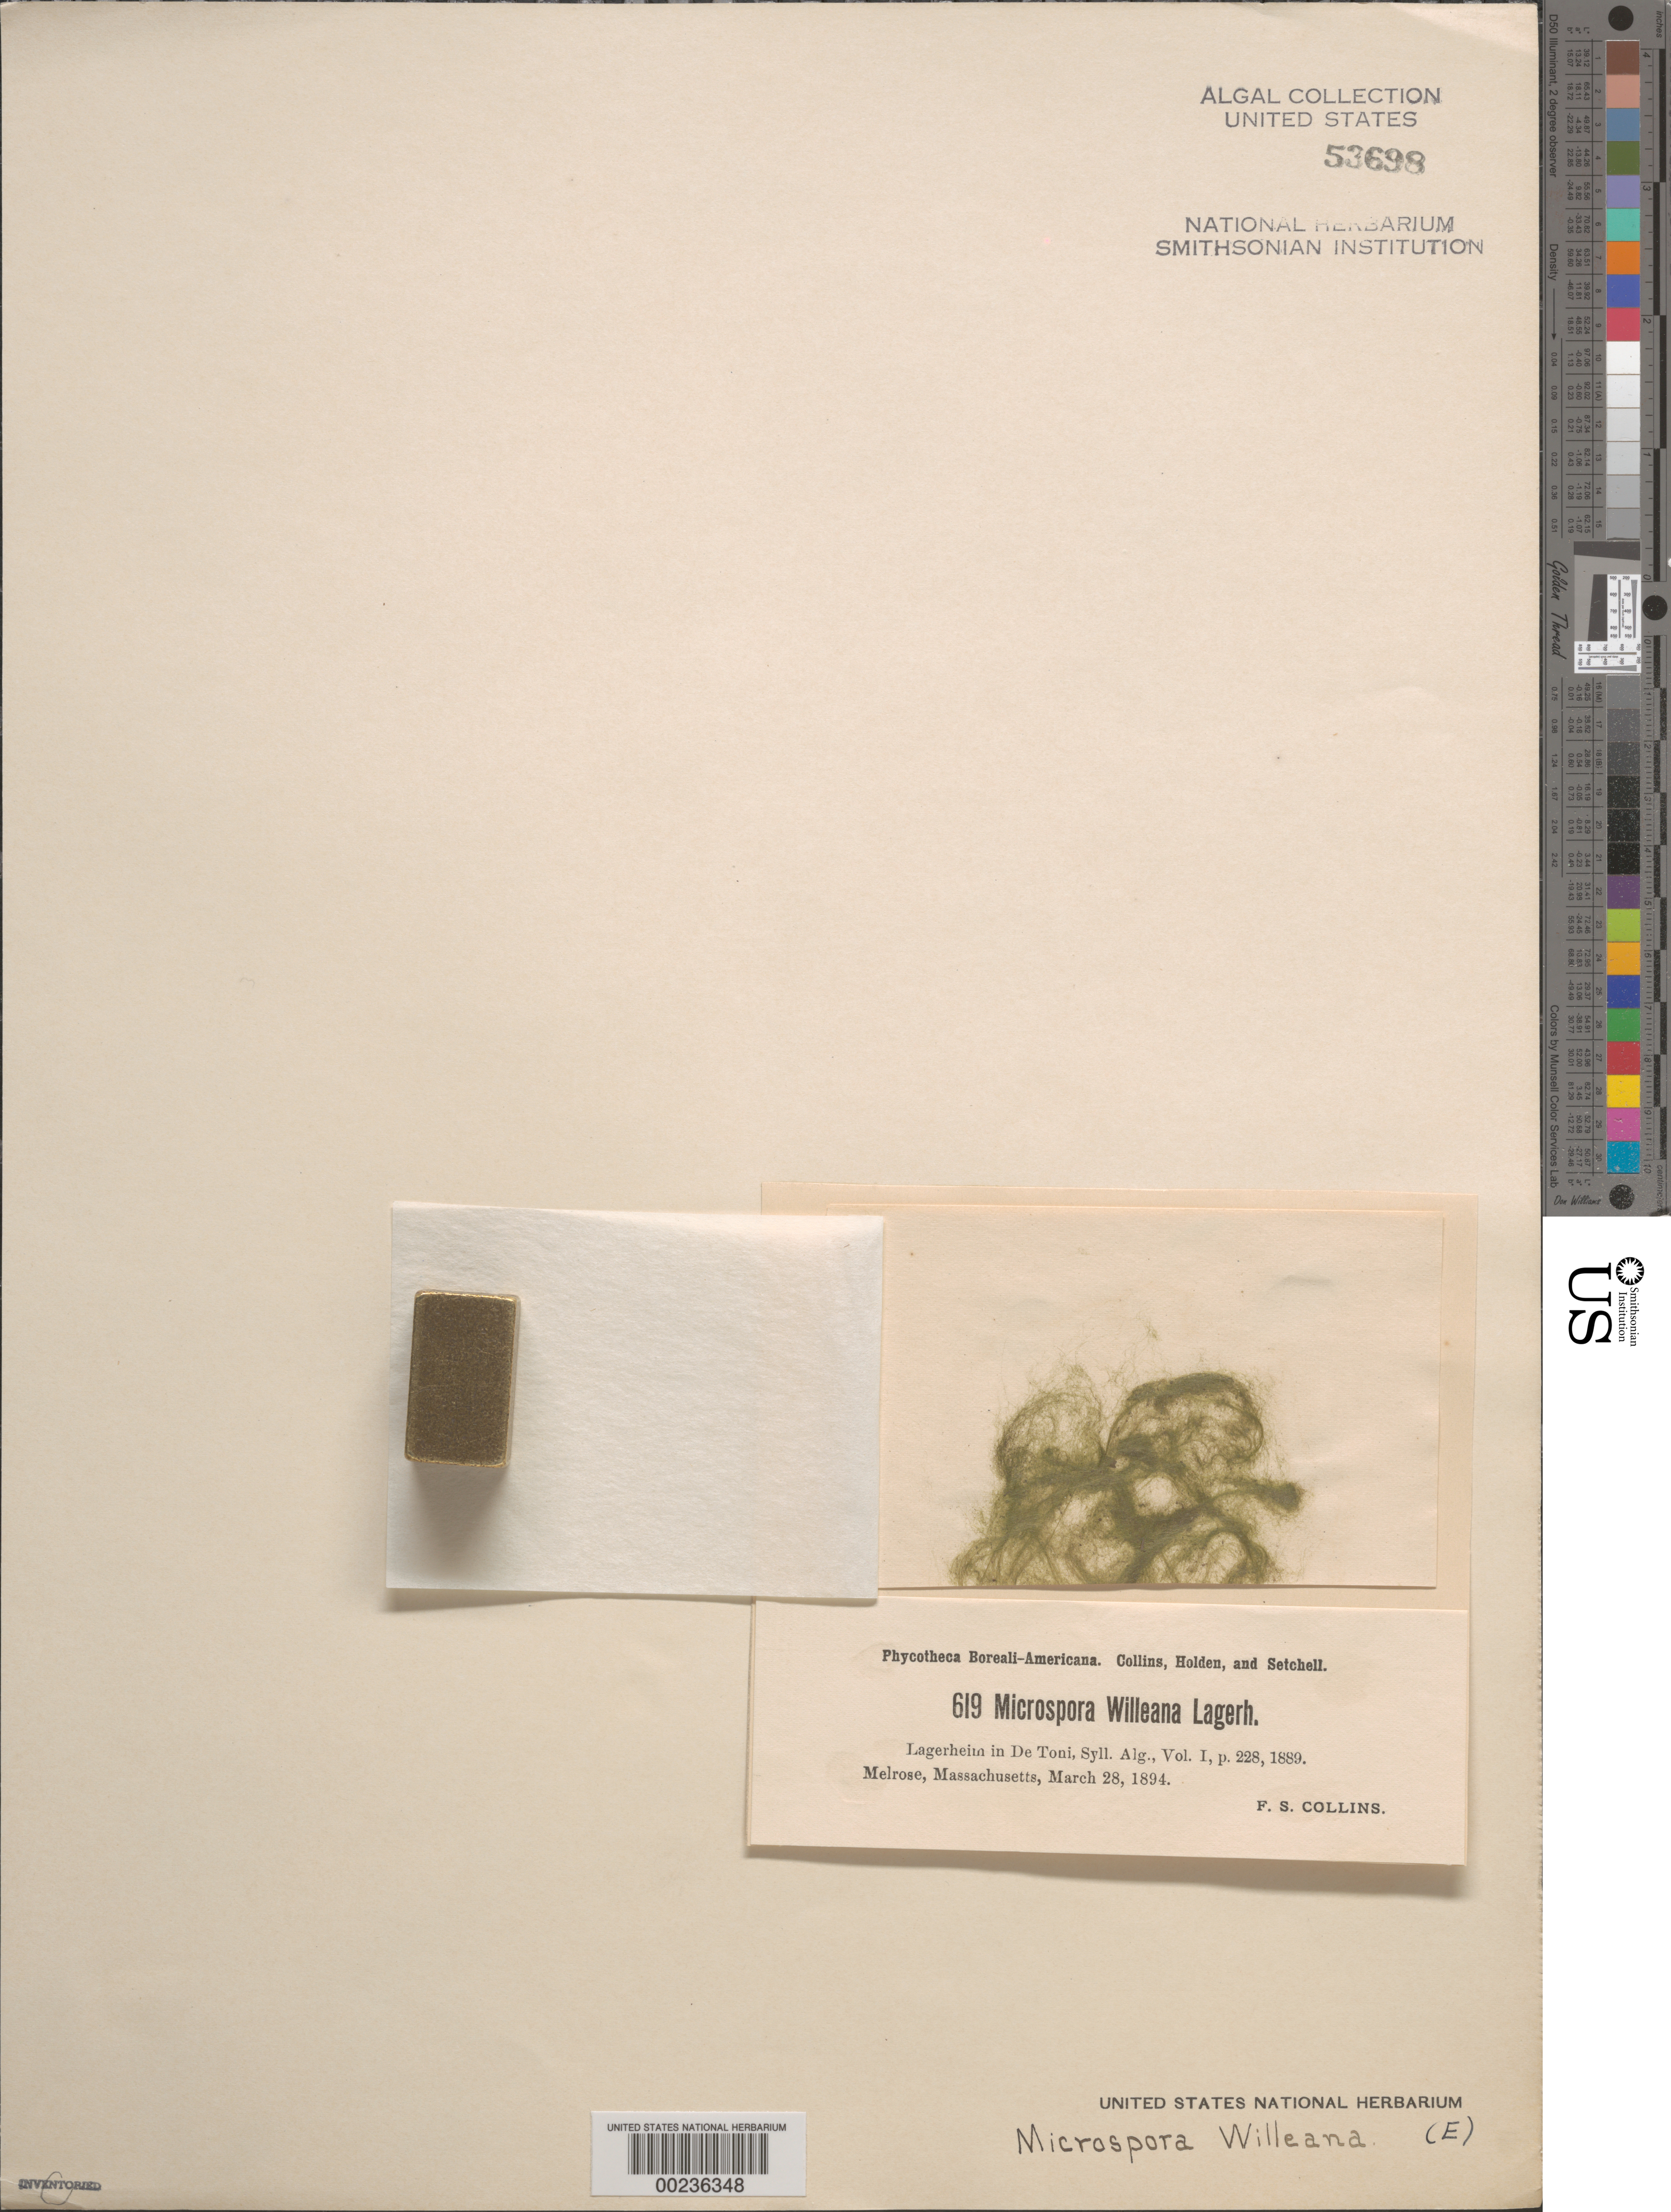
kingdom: Plantae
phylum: Chlorophyta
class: Chlorophyceae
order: Sphaeropleales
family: Microsporaceae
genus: Microspora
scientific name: Microspora willeana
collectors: F. Collins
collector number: PB-A 619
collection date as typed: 28 Mar 1894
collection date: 1894-03-28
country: United States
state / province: Massachusetts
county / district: Middlesex County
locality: Melrose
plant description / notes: Collins, Holden & Setchell, Phycotheca Boreali-Americana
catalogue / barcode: US 53698